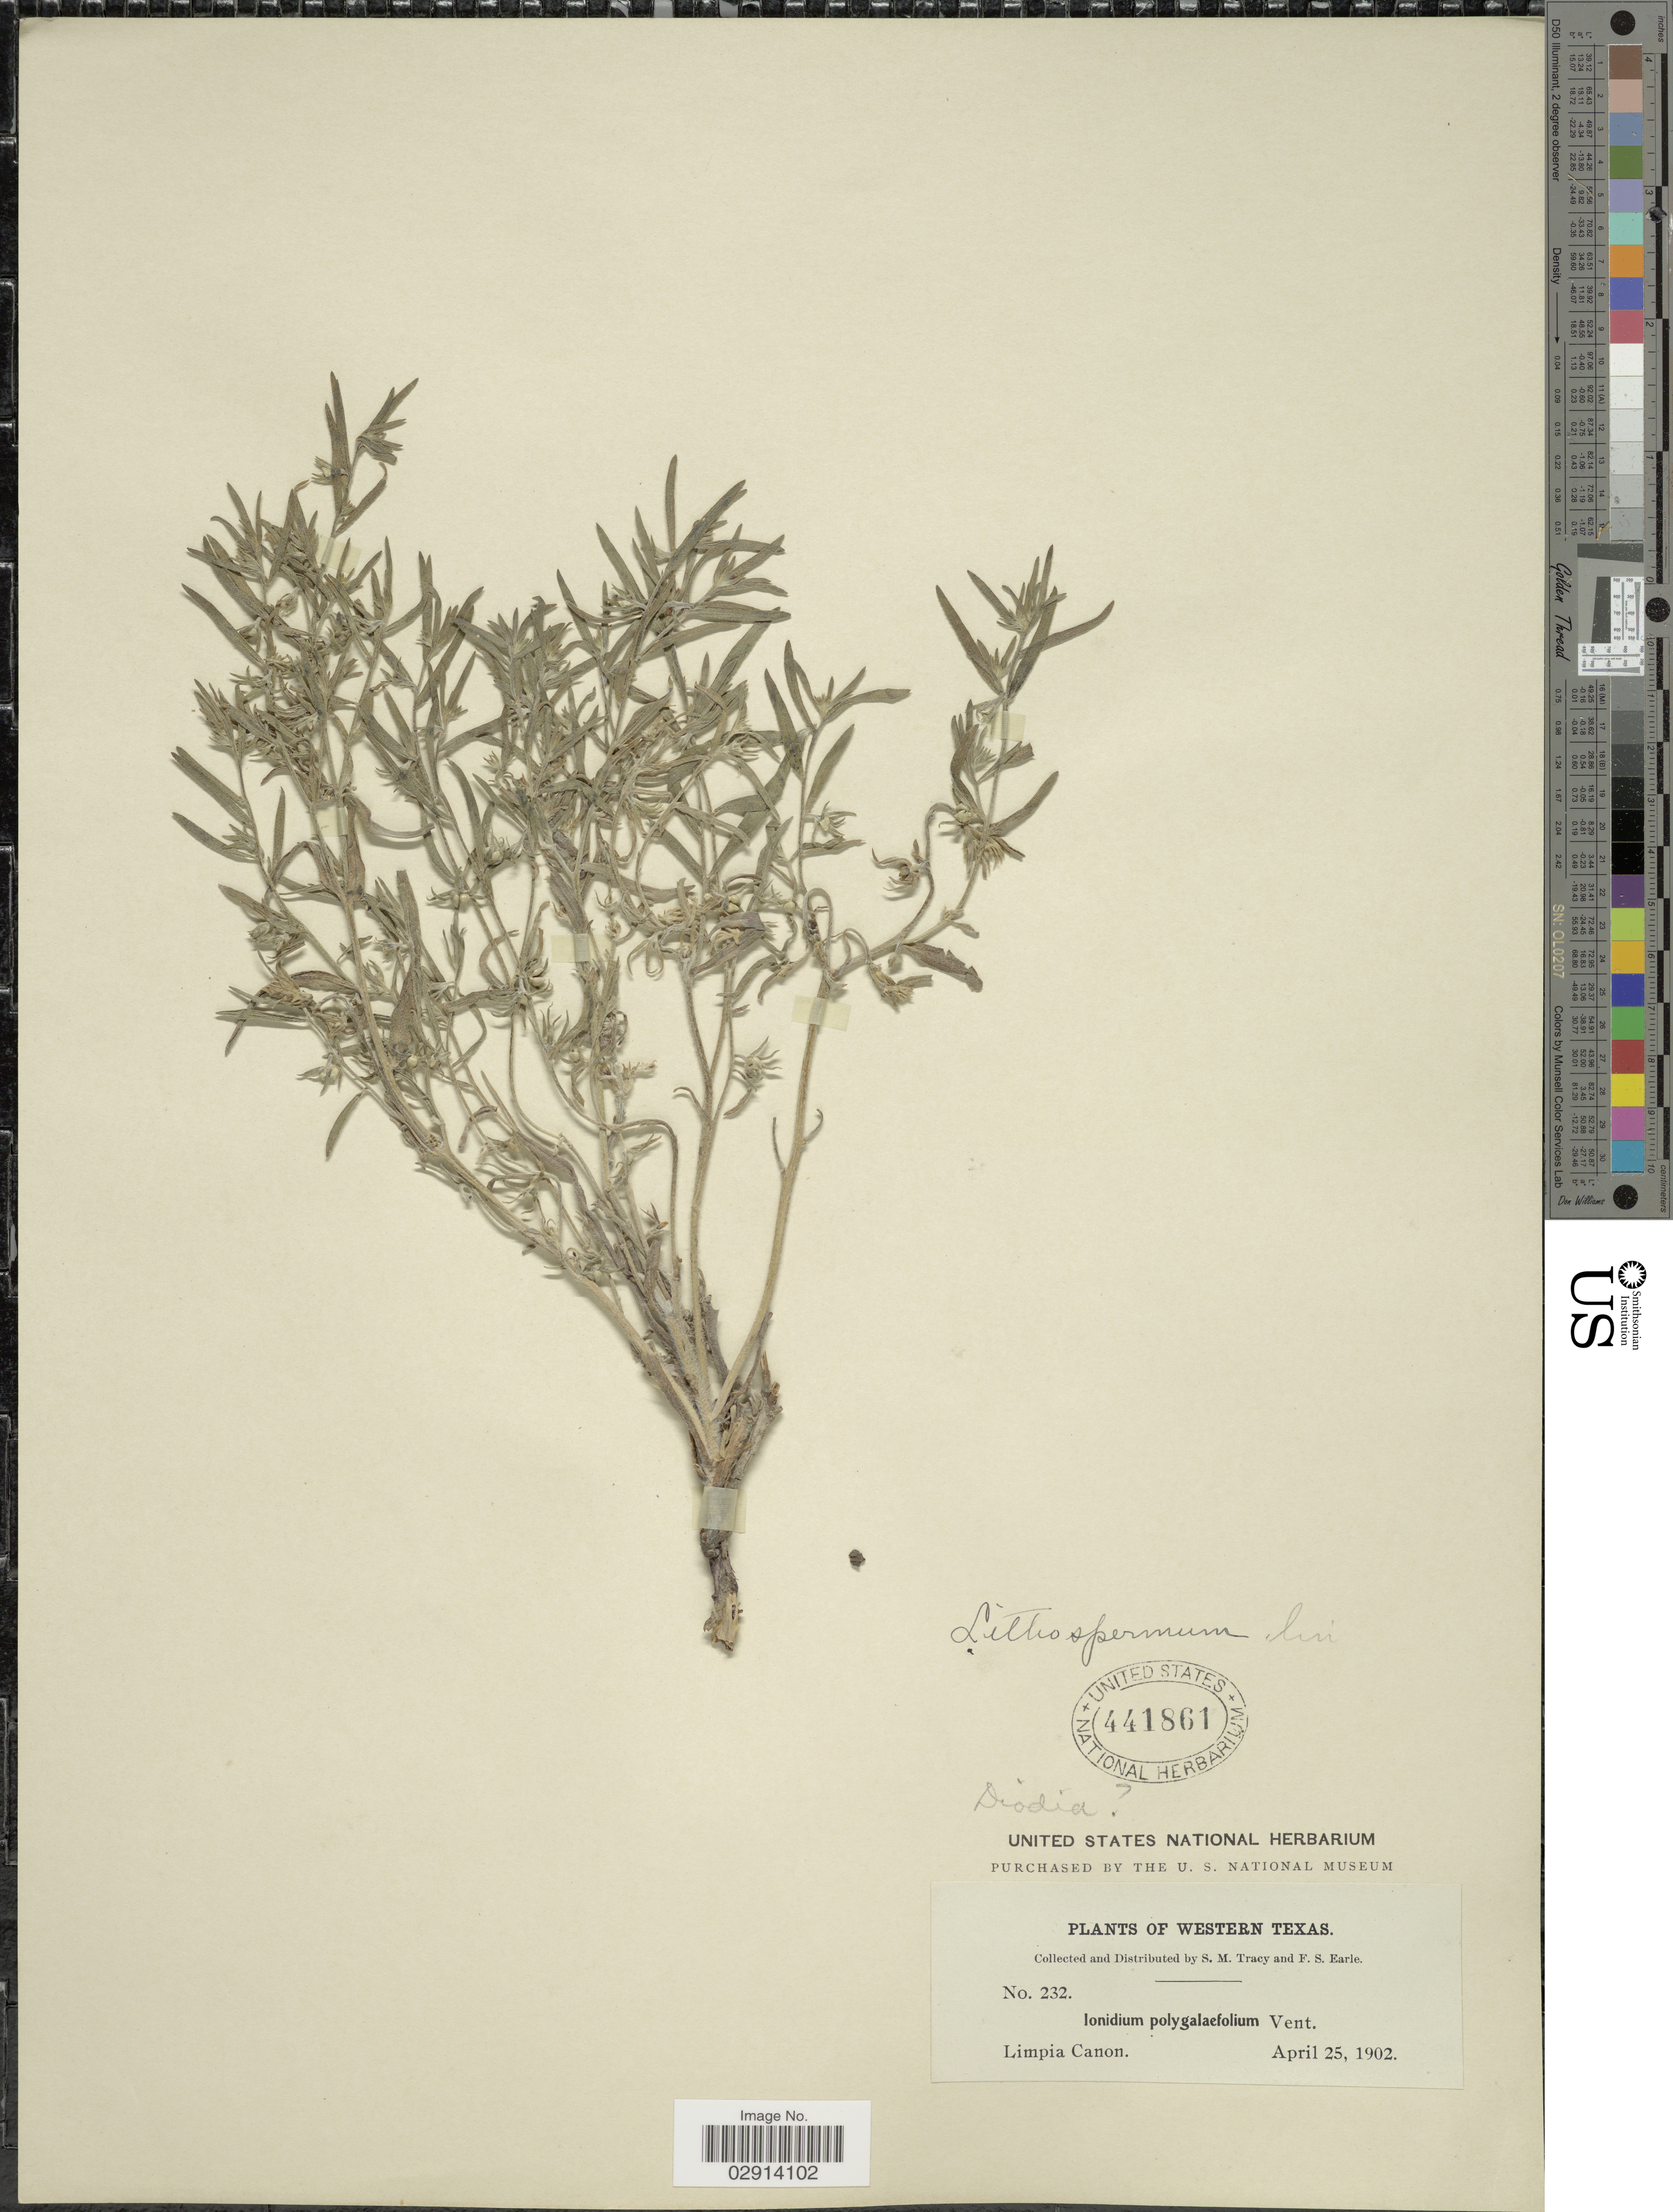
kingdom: Plantae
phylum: Tracheophyta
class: Magnoliopsida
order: Boraginales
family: Boraginaceae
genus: Lithospermum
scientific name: Lithospermum incisum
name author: Lehm.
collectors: S. M. Tracy & F. S. Earle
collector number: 232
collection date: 1902-04-25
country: United States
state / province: Texas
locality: Western Texas. Limpia Canon.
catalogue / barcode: US 441861